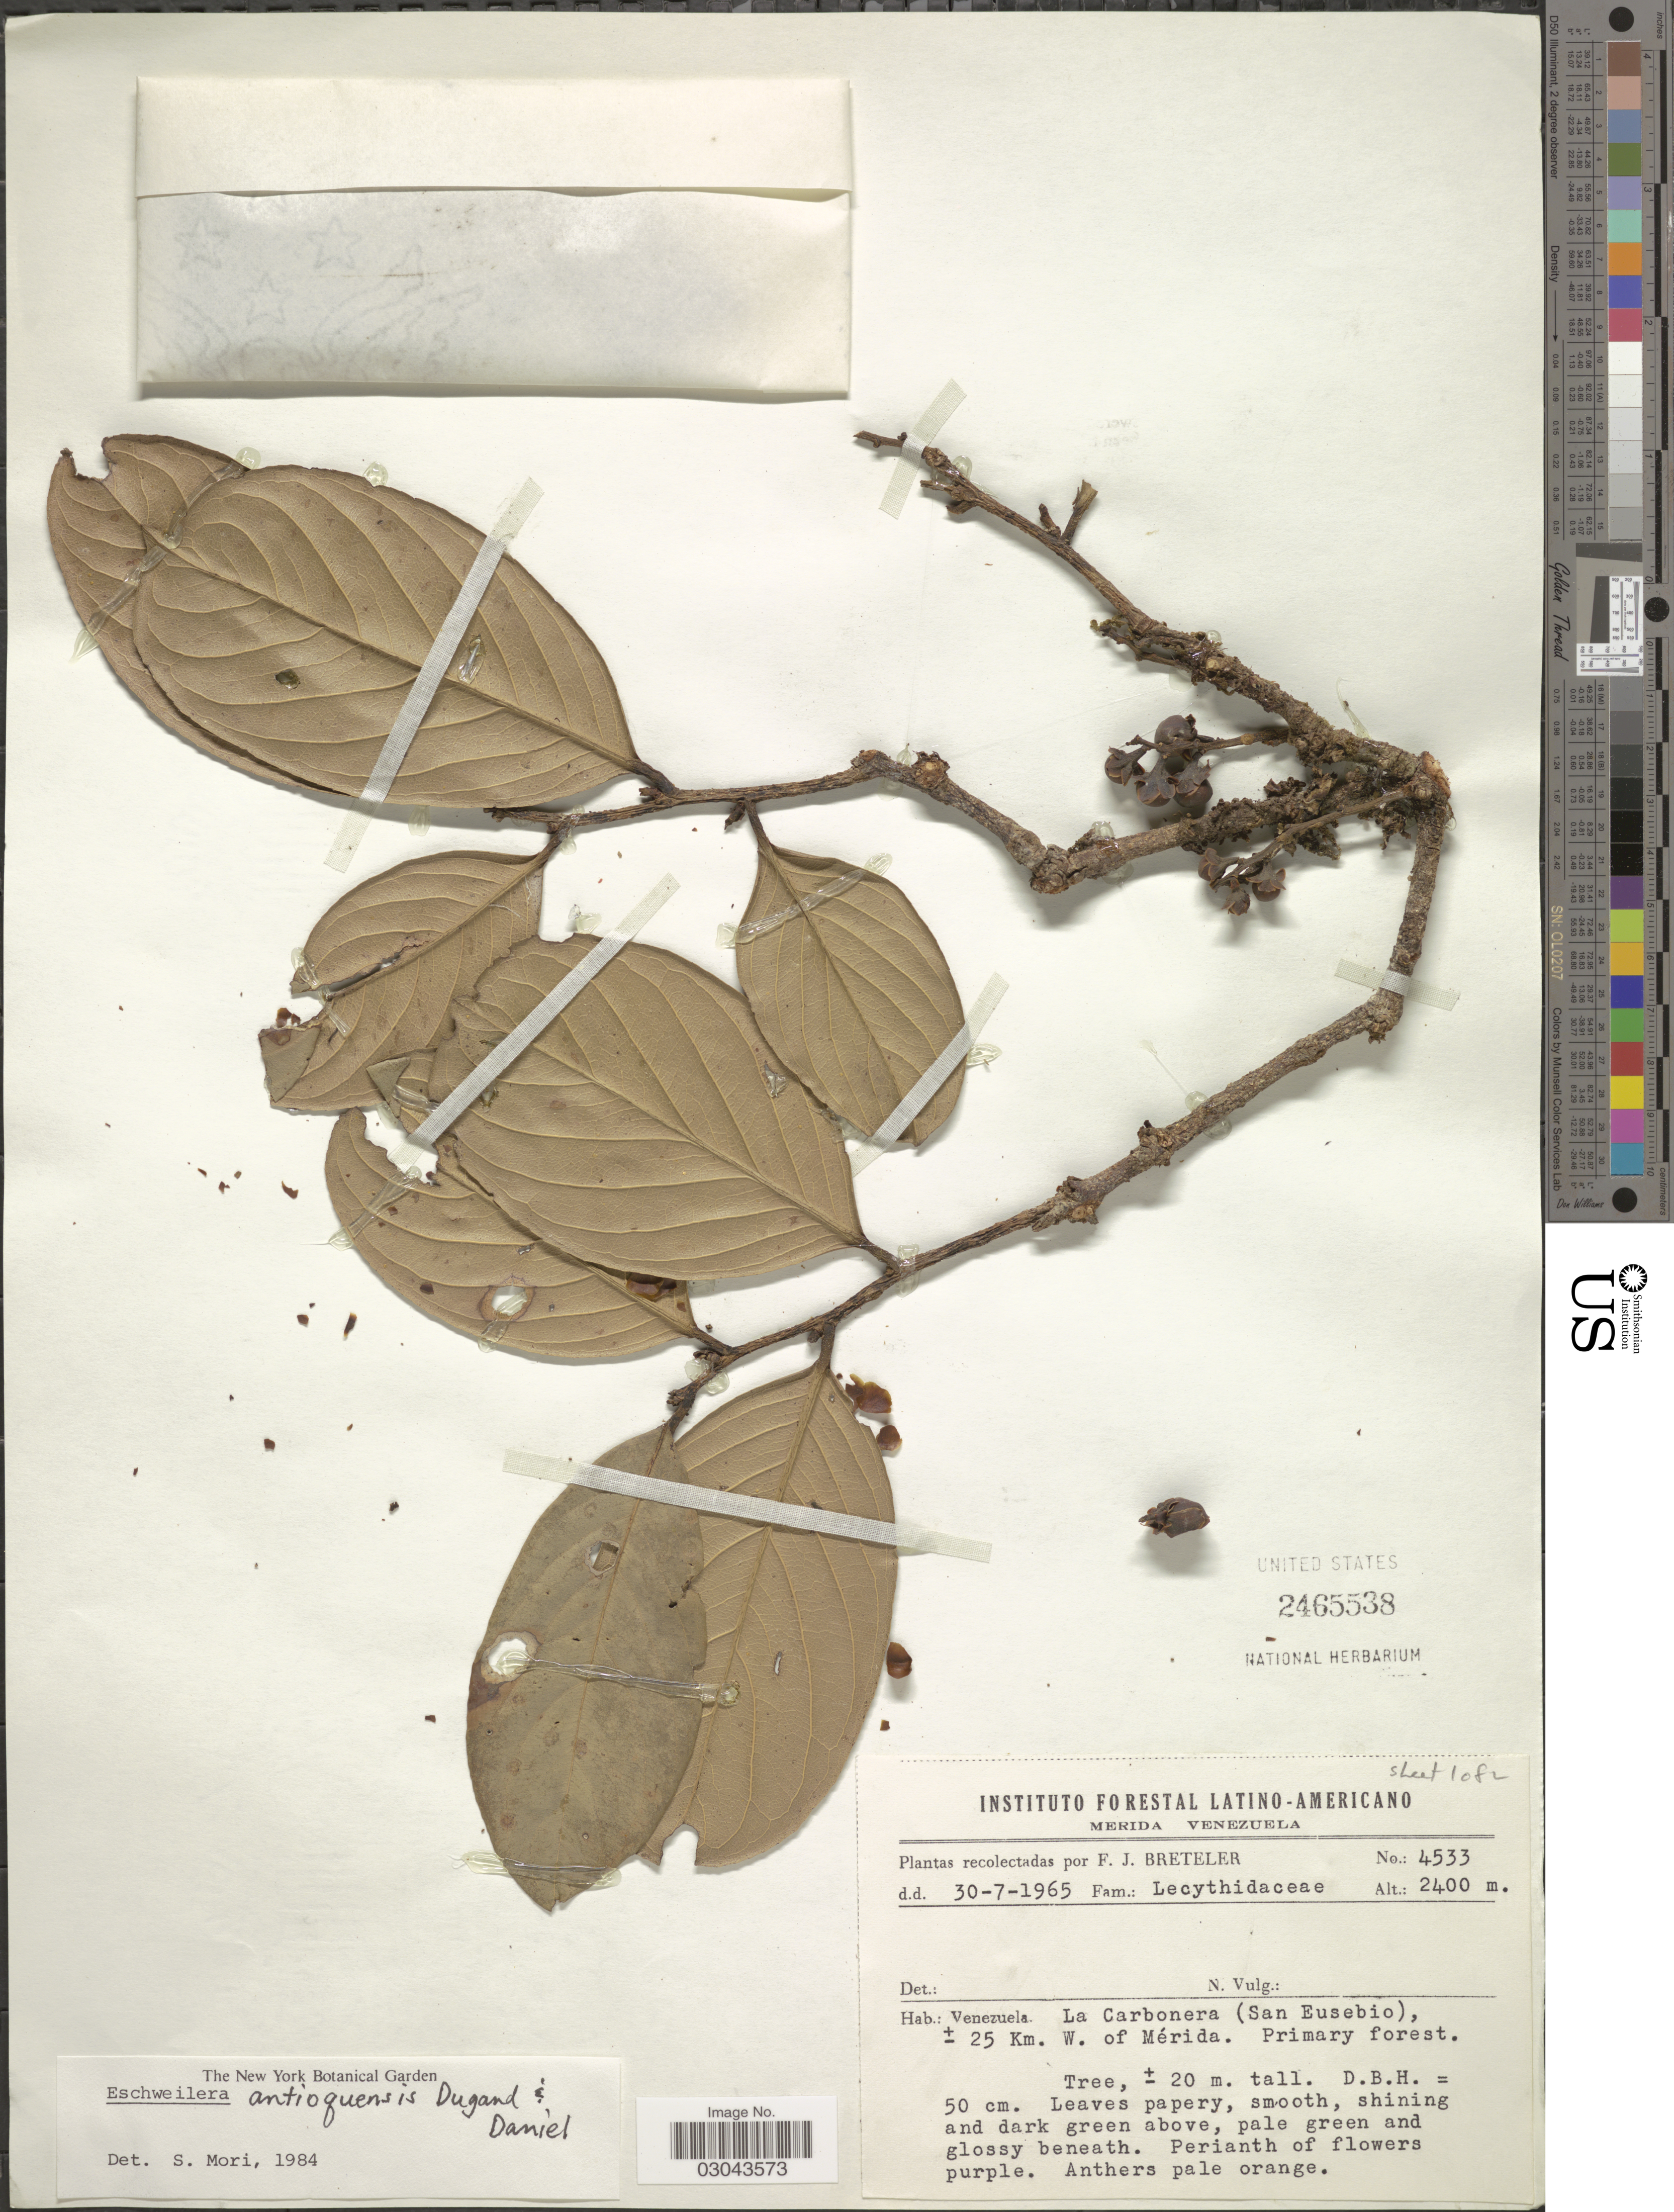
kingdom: Plantae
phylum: Tracheophyta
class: Magnoliopsida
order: Ericales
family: Lecythidaceae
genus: Eschweilera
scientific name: Eschweilera antioquensis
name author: Dugand G. & Daniel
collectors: F. J. Breteler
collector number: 4533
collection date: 1965-07-30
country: Venezuela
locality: La Carbonera (San Eusebio), ± 25 Km. W. of Mérida.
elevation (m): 2400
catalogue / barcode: US 2465538